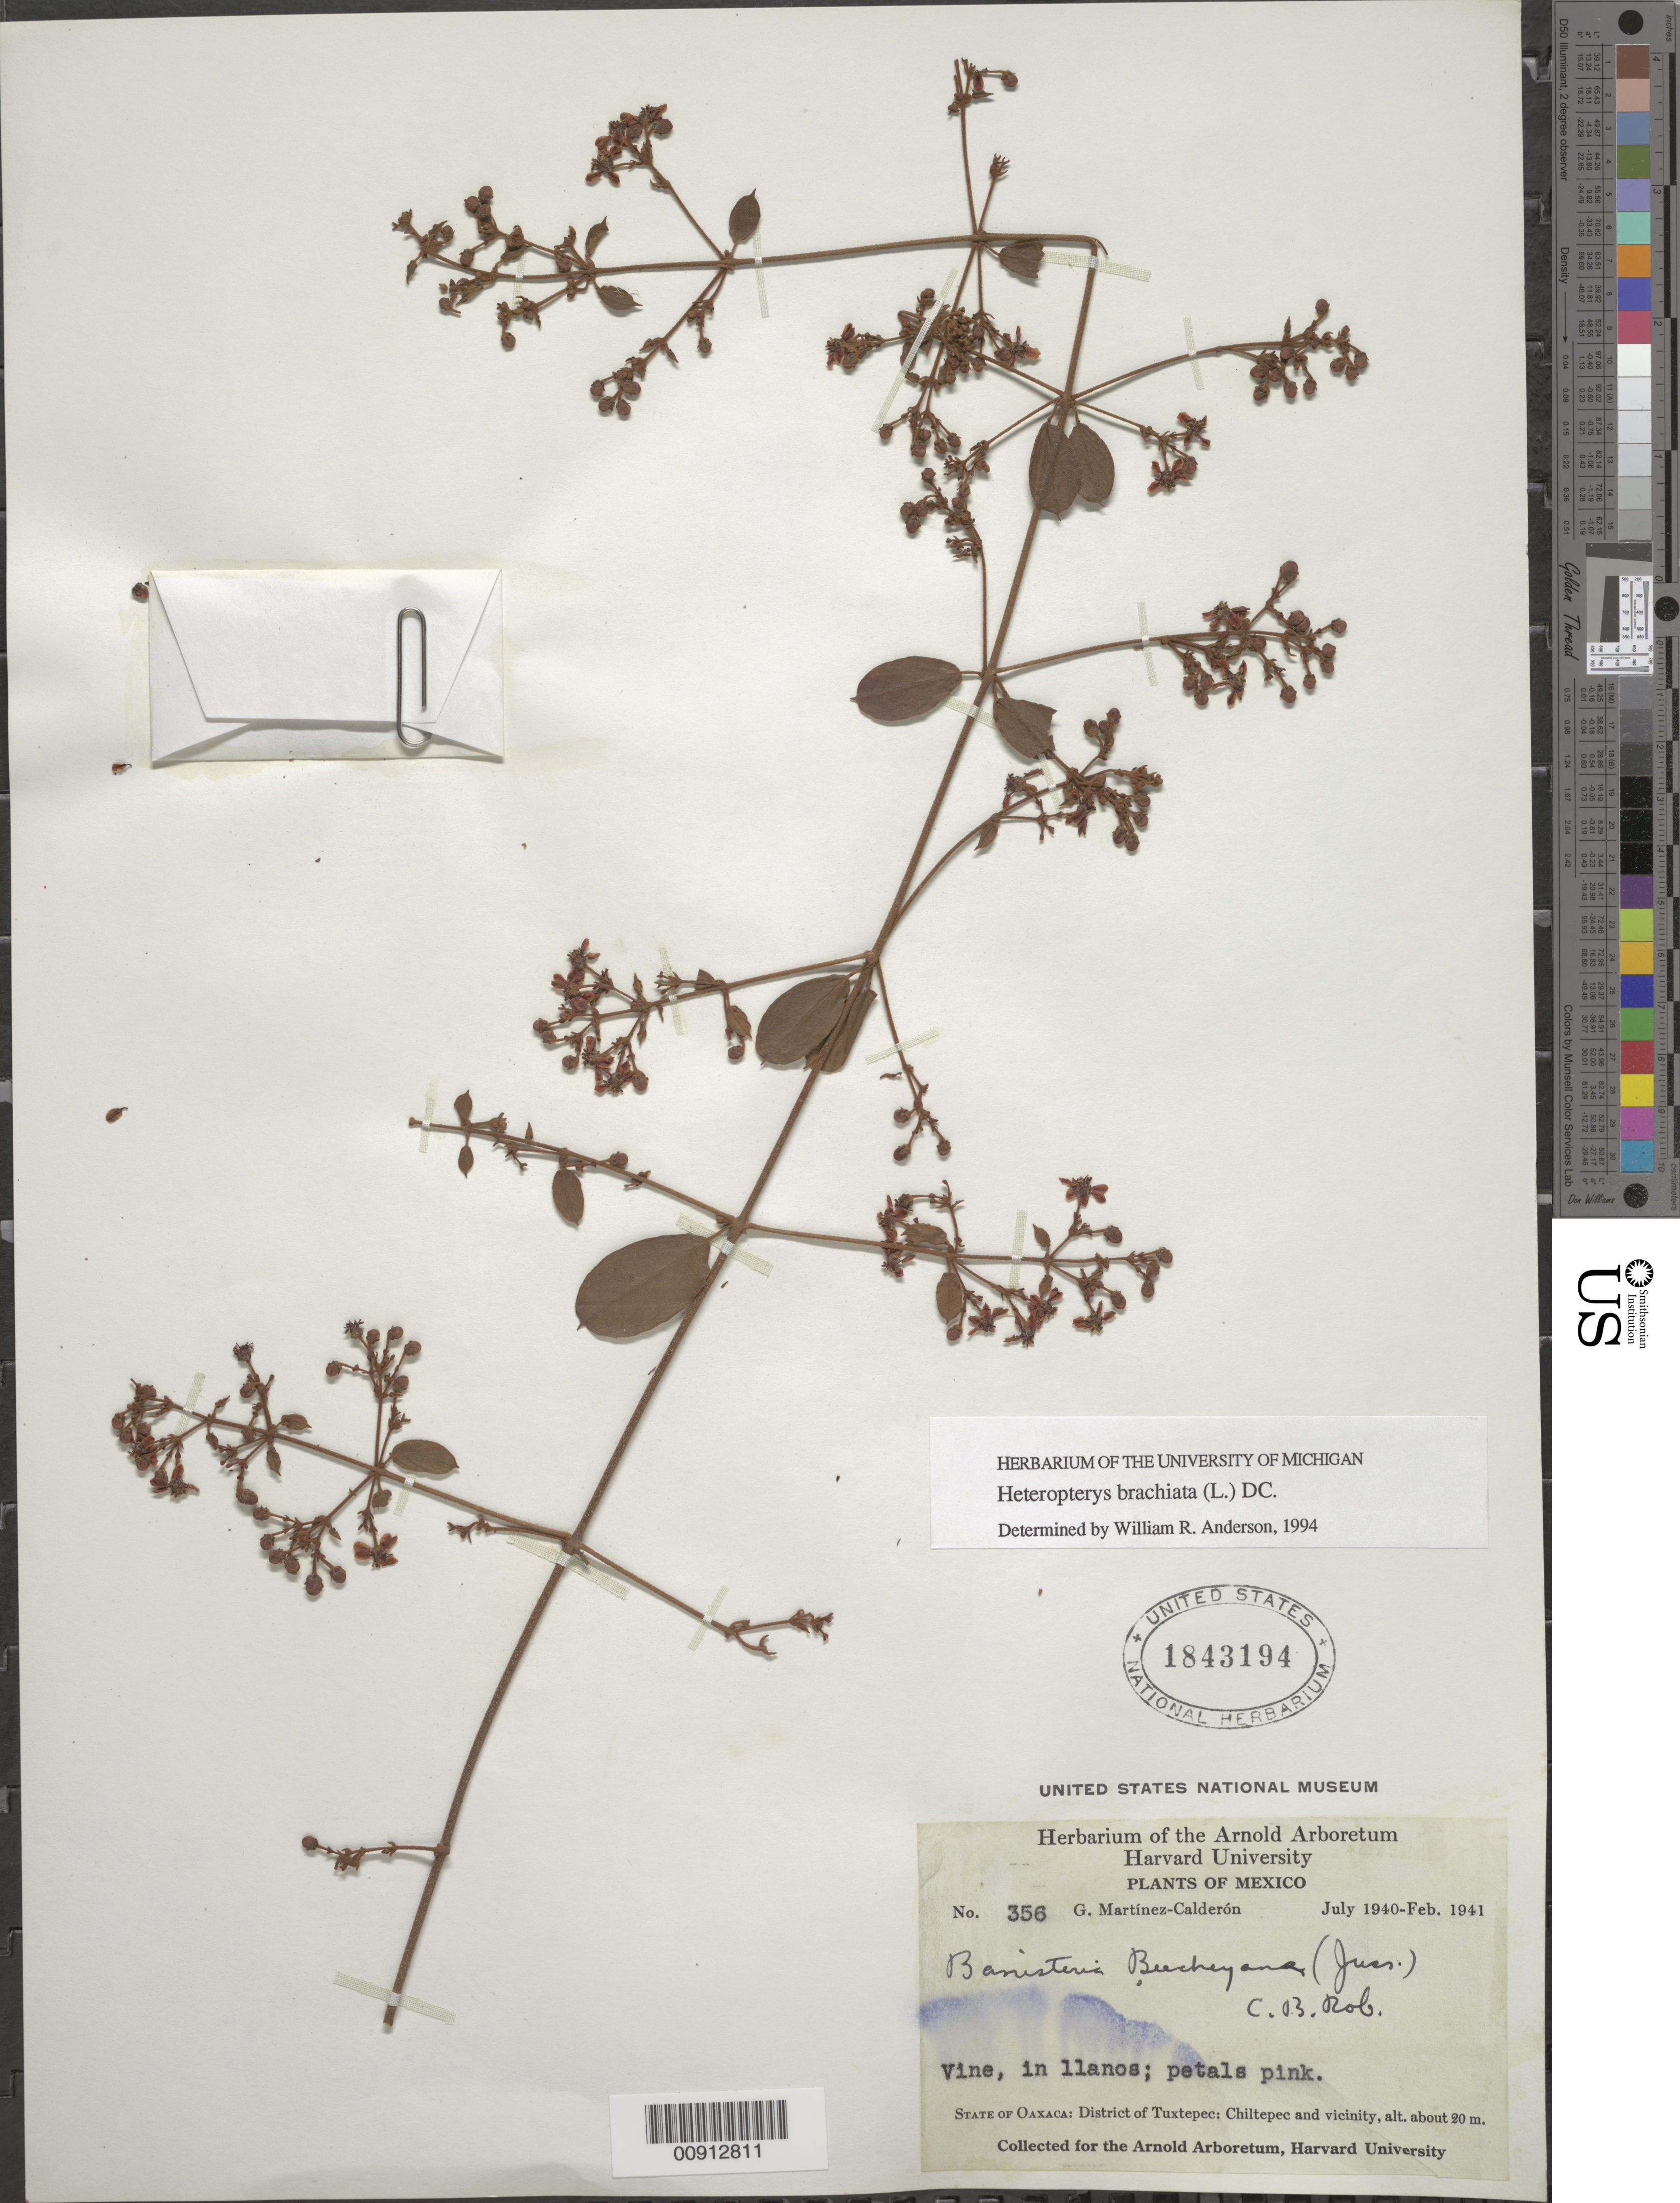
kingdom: Plantae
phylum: Tracheophyta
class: Magnoliopsida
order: Malpighiales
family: Malpighiaceae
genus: Heteropterys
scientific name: Heteropterys brachiata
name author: (L.) DC.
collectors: G. Martinez-C.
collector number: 356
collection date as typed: Jul 1940 to -- Feb 1941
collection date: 1940-07/1941-02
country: Mexico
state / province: Oaxaca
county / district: Tuxtepec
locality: State of Oaxaca: District of Tuxtepec: Chiltepec and vicinity.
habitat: In llanos.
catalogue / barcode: US 1843194